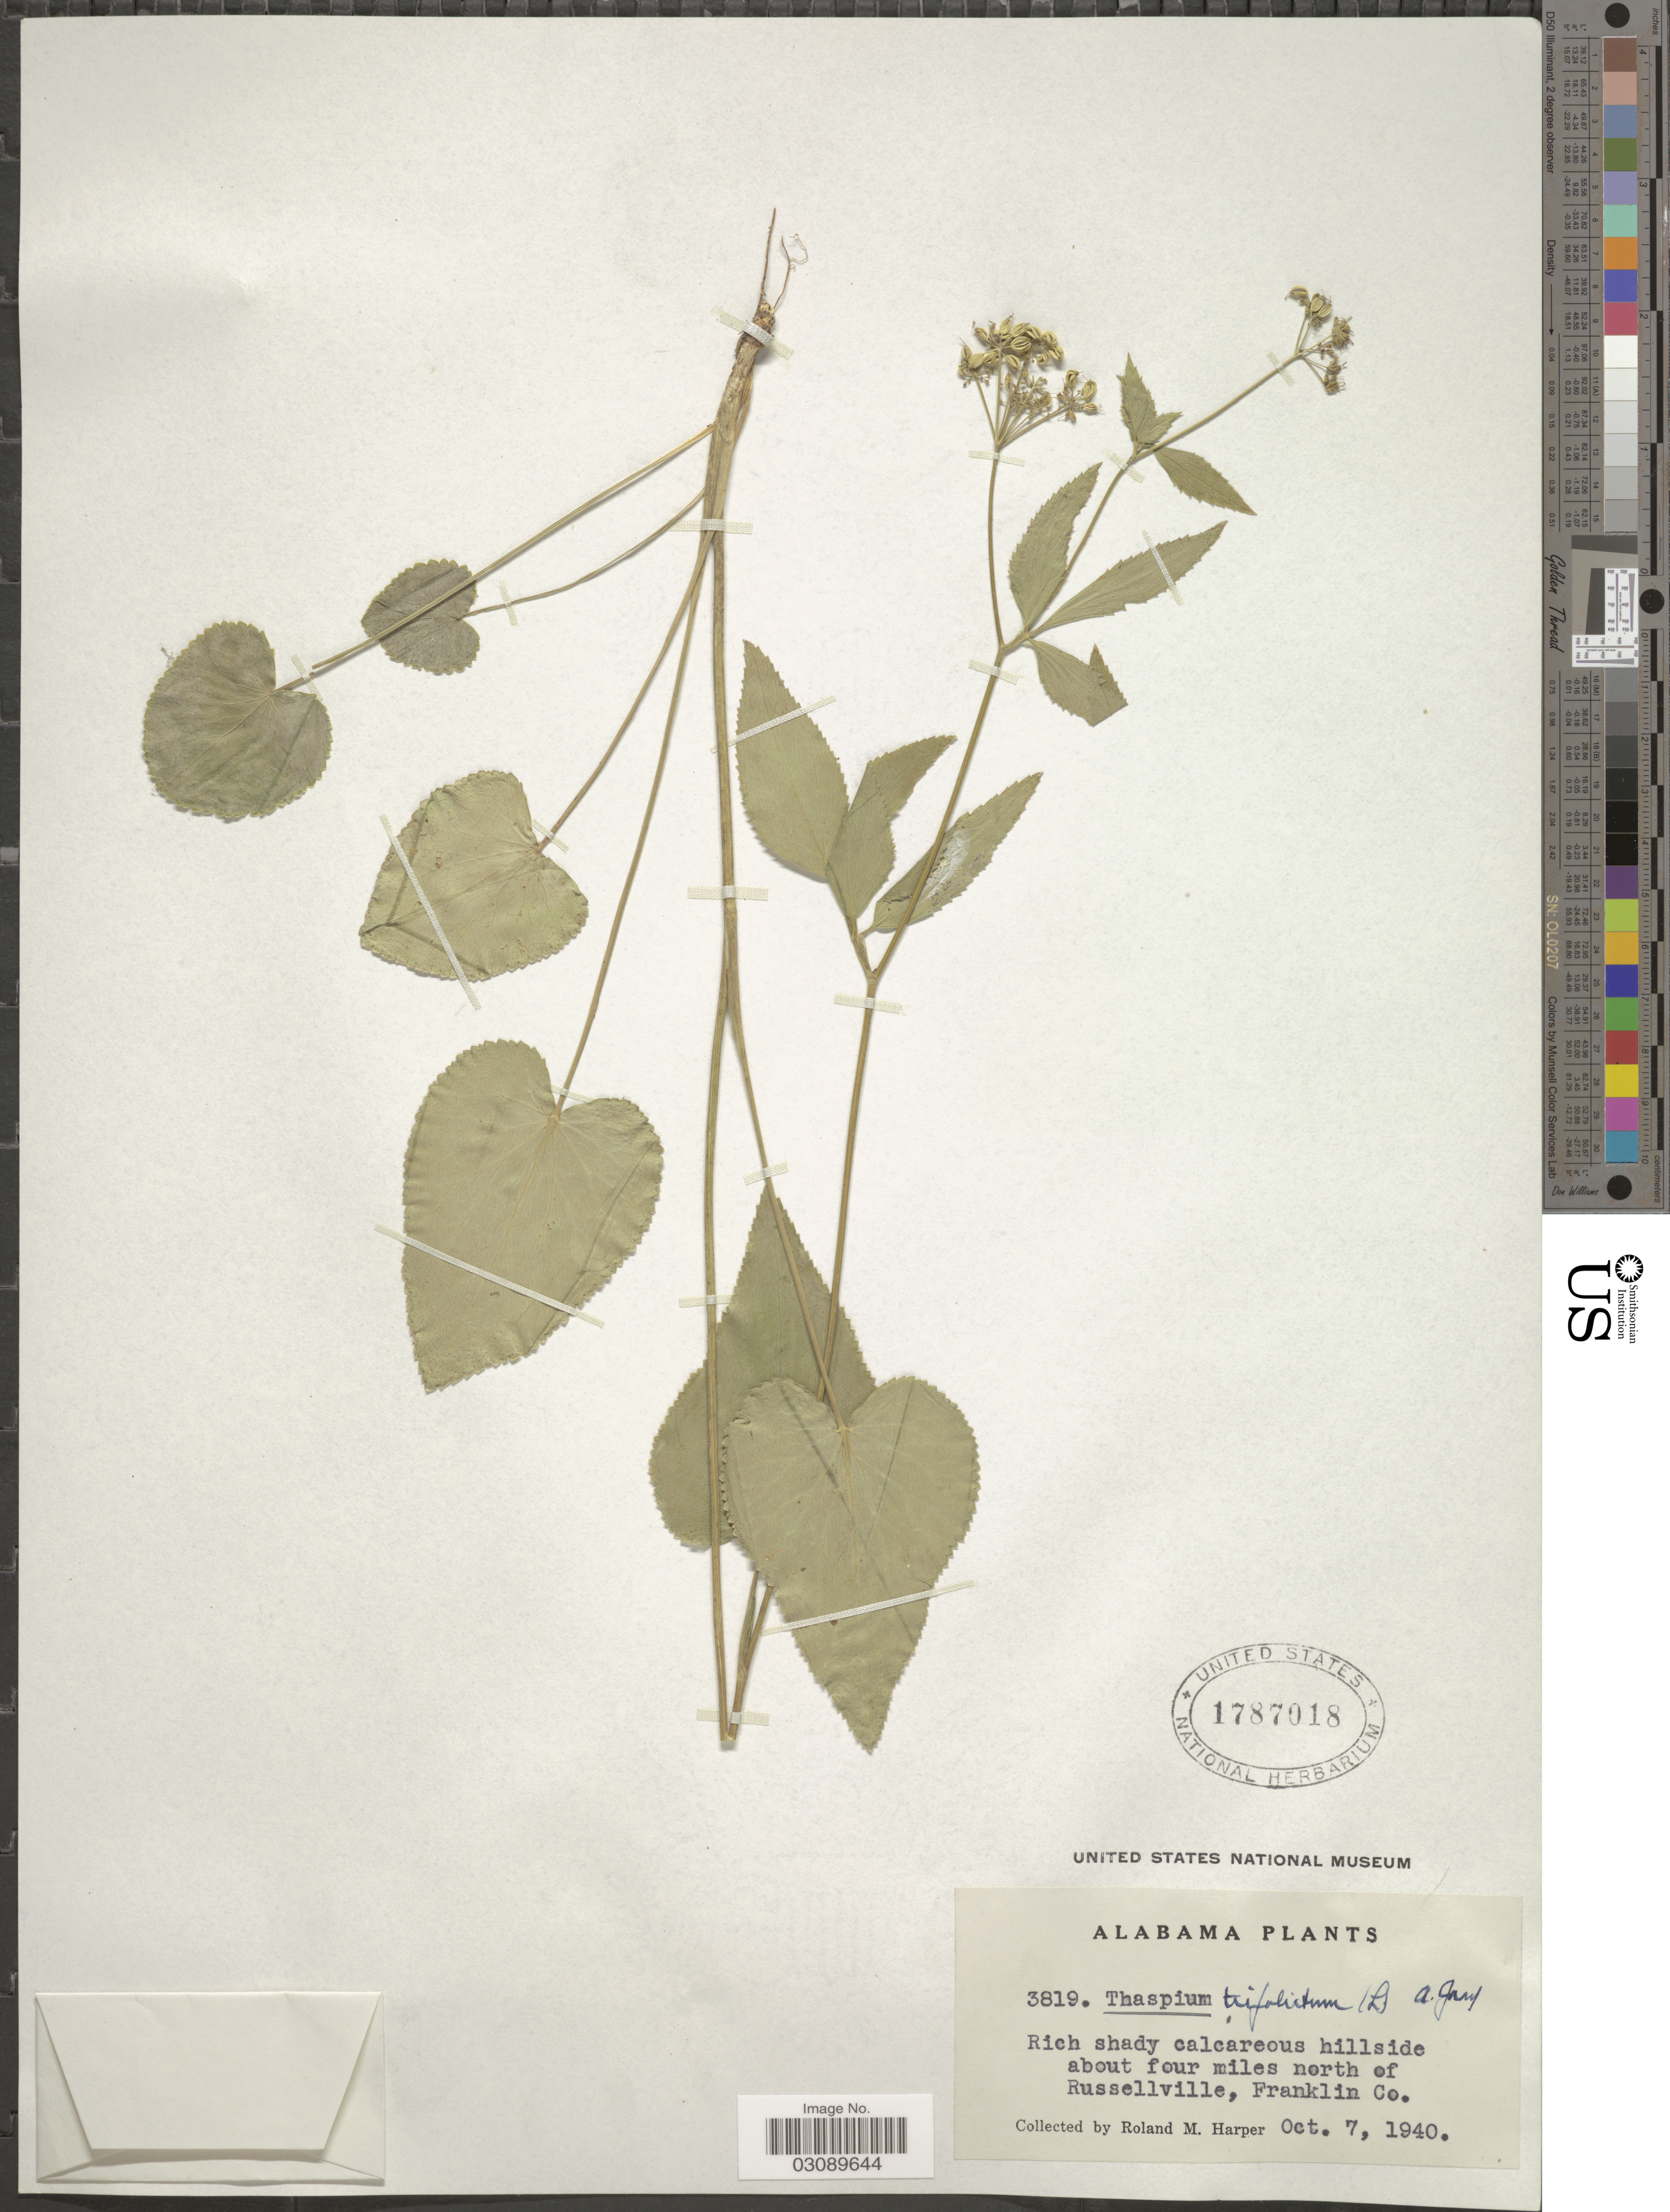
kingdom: Plantae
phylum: Tracheophyta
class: Magnoliopsida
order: Apiales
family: Apiaceae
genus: Thaspium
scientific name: Thaspium trifoliatum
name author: (L.) A. Gray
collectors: R. M. Harper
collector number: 3819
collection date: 1940-10-07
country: United States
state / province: Alabama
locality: About four miles north of Russellville, Franklin Co.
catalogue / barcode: US 1787018